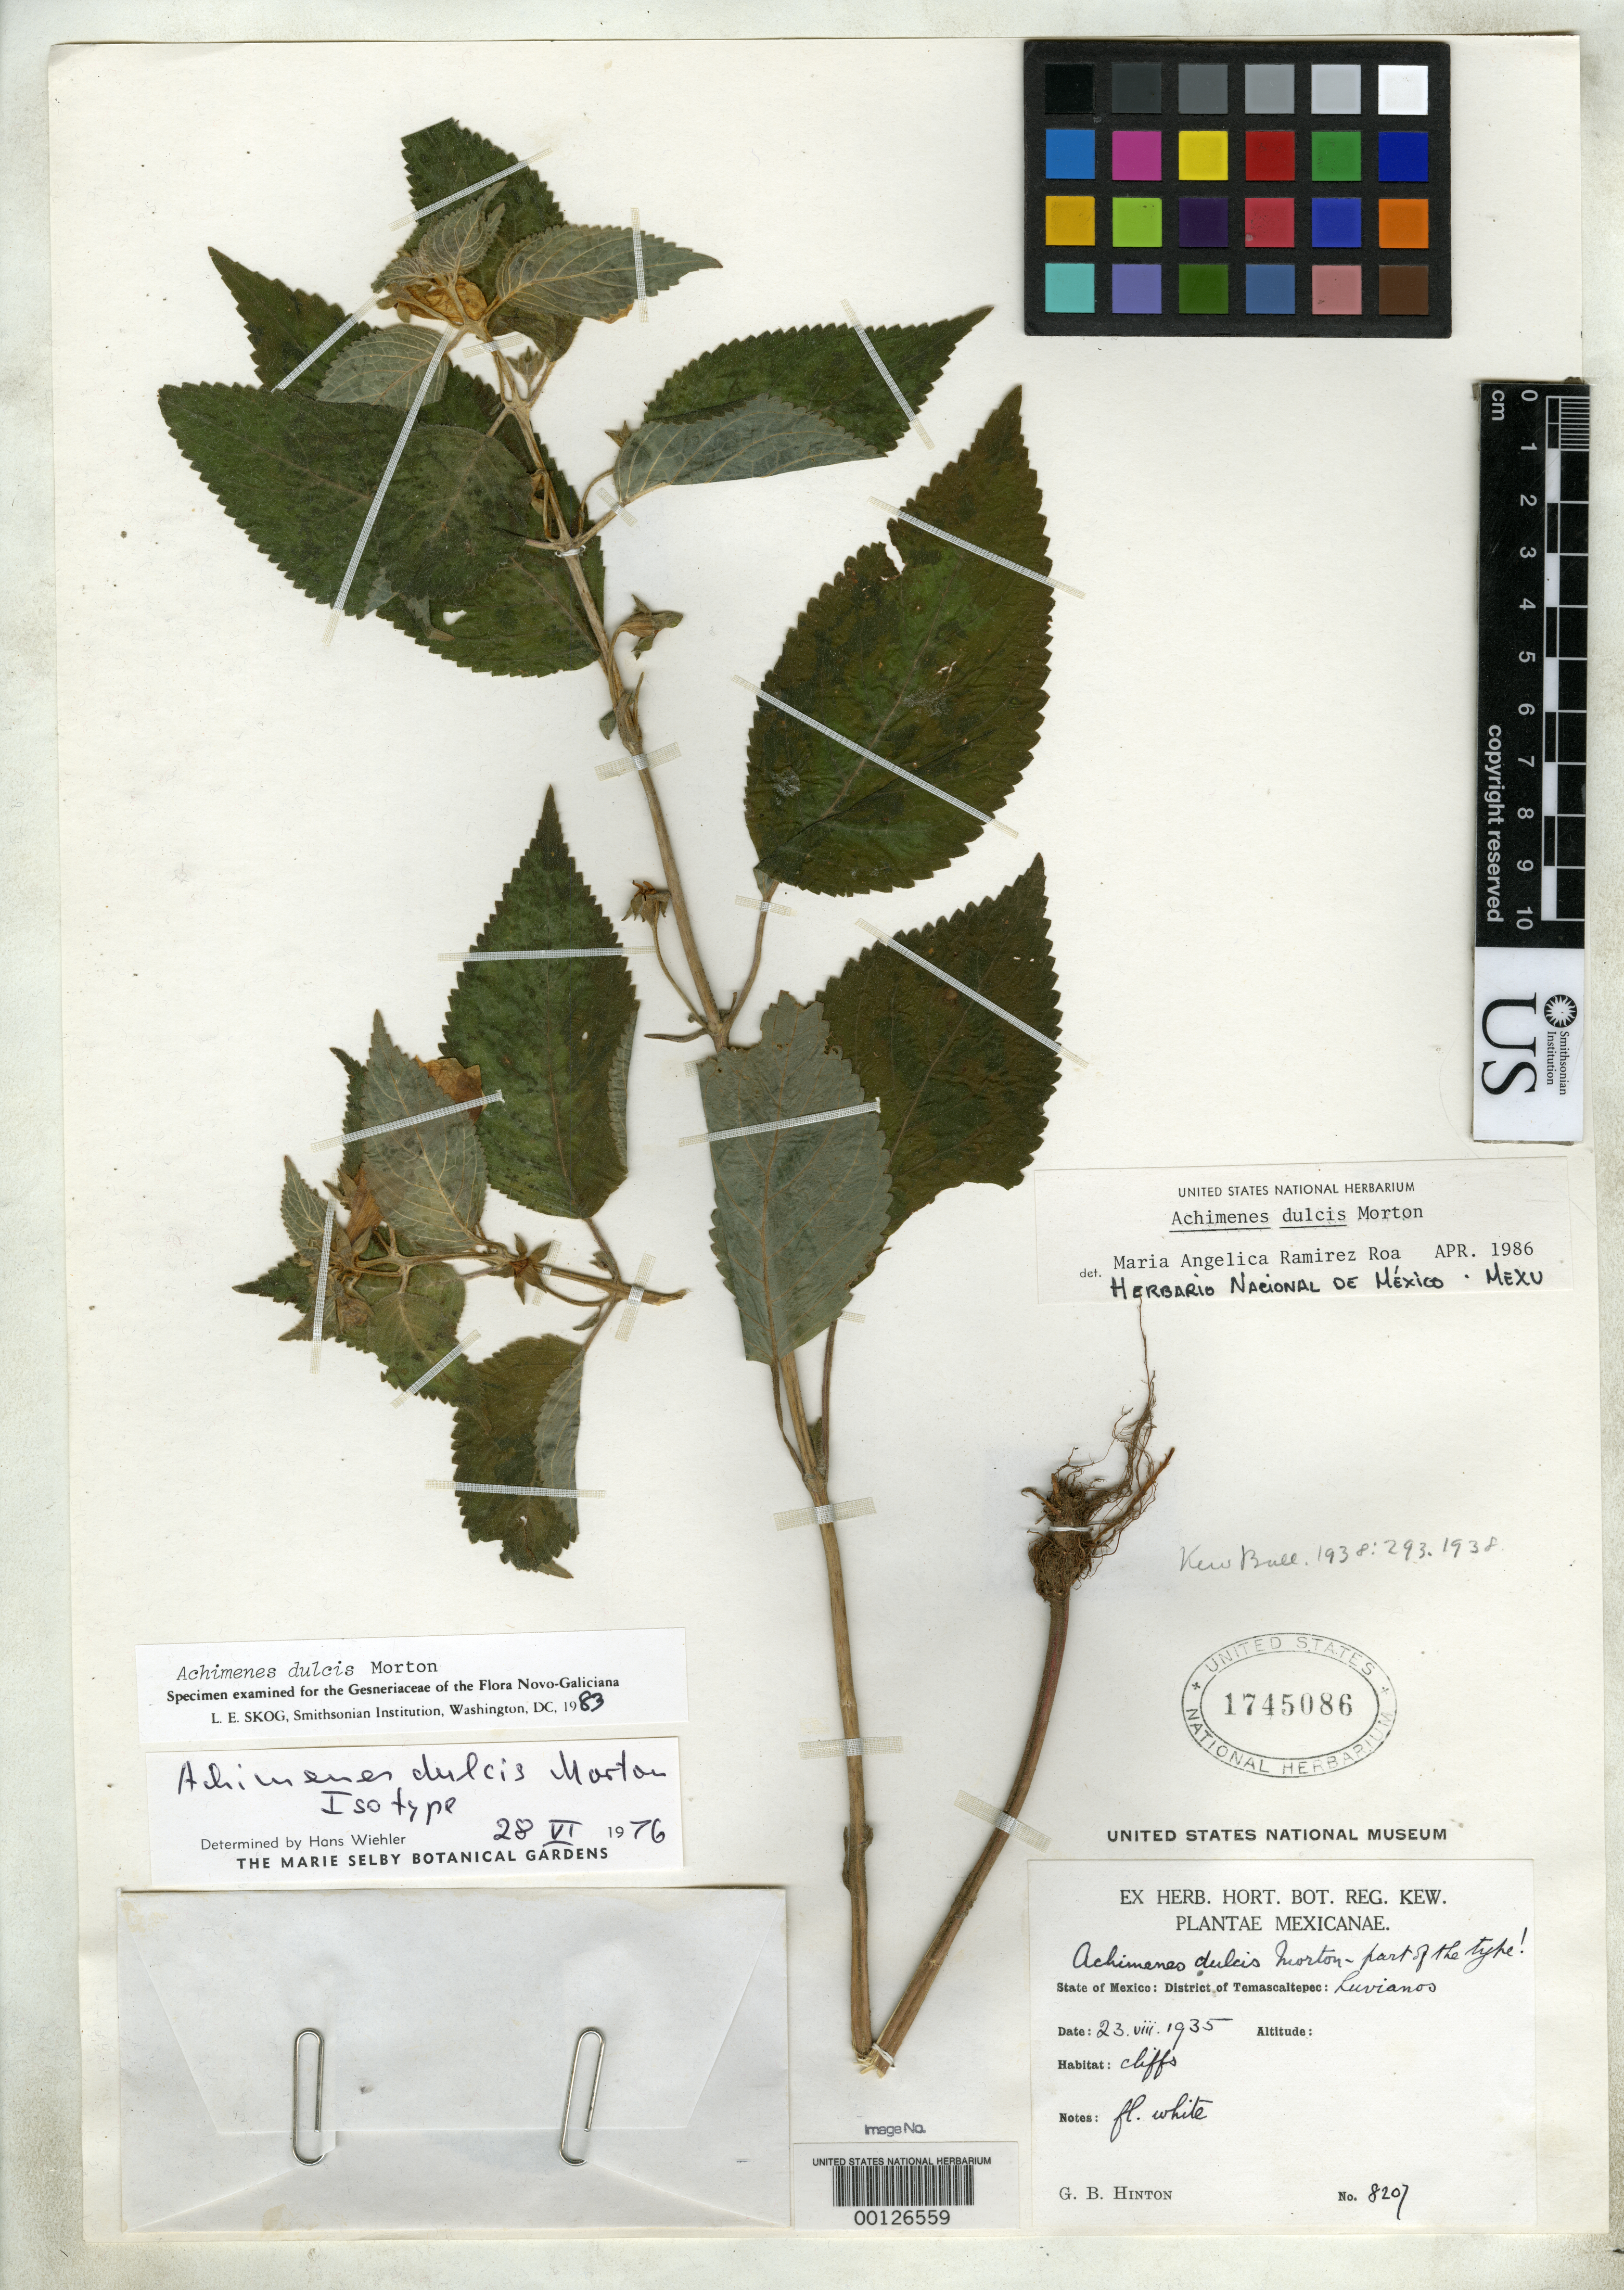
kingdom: Plantae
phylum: Tracheophyta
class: Magnoliopsida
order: Lamiales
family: Gesneriaceae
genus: Achimenes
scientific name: Achimenes dulcis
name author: C.V. Morton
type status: Isotype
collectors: G. B. Hinton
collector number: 8207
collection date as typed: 23 Aug 1935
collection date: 1935-08-23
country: Mexico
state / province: México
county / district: Temascaltepec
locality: Luvinos.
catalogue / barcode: US 1745086